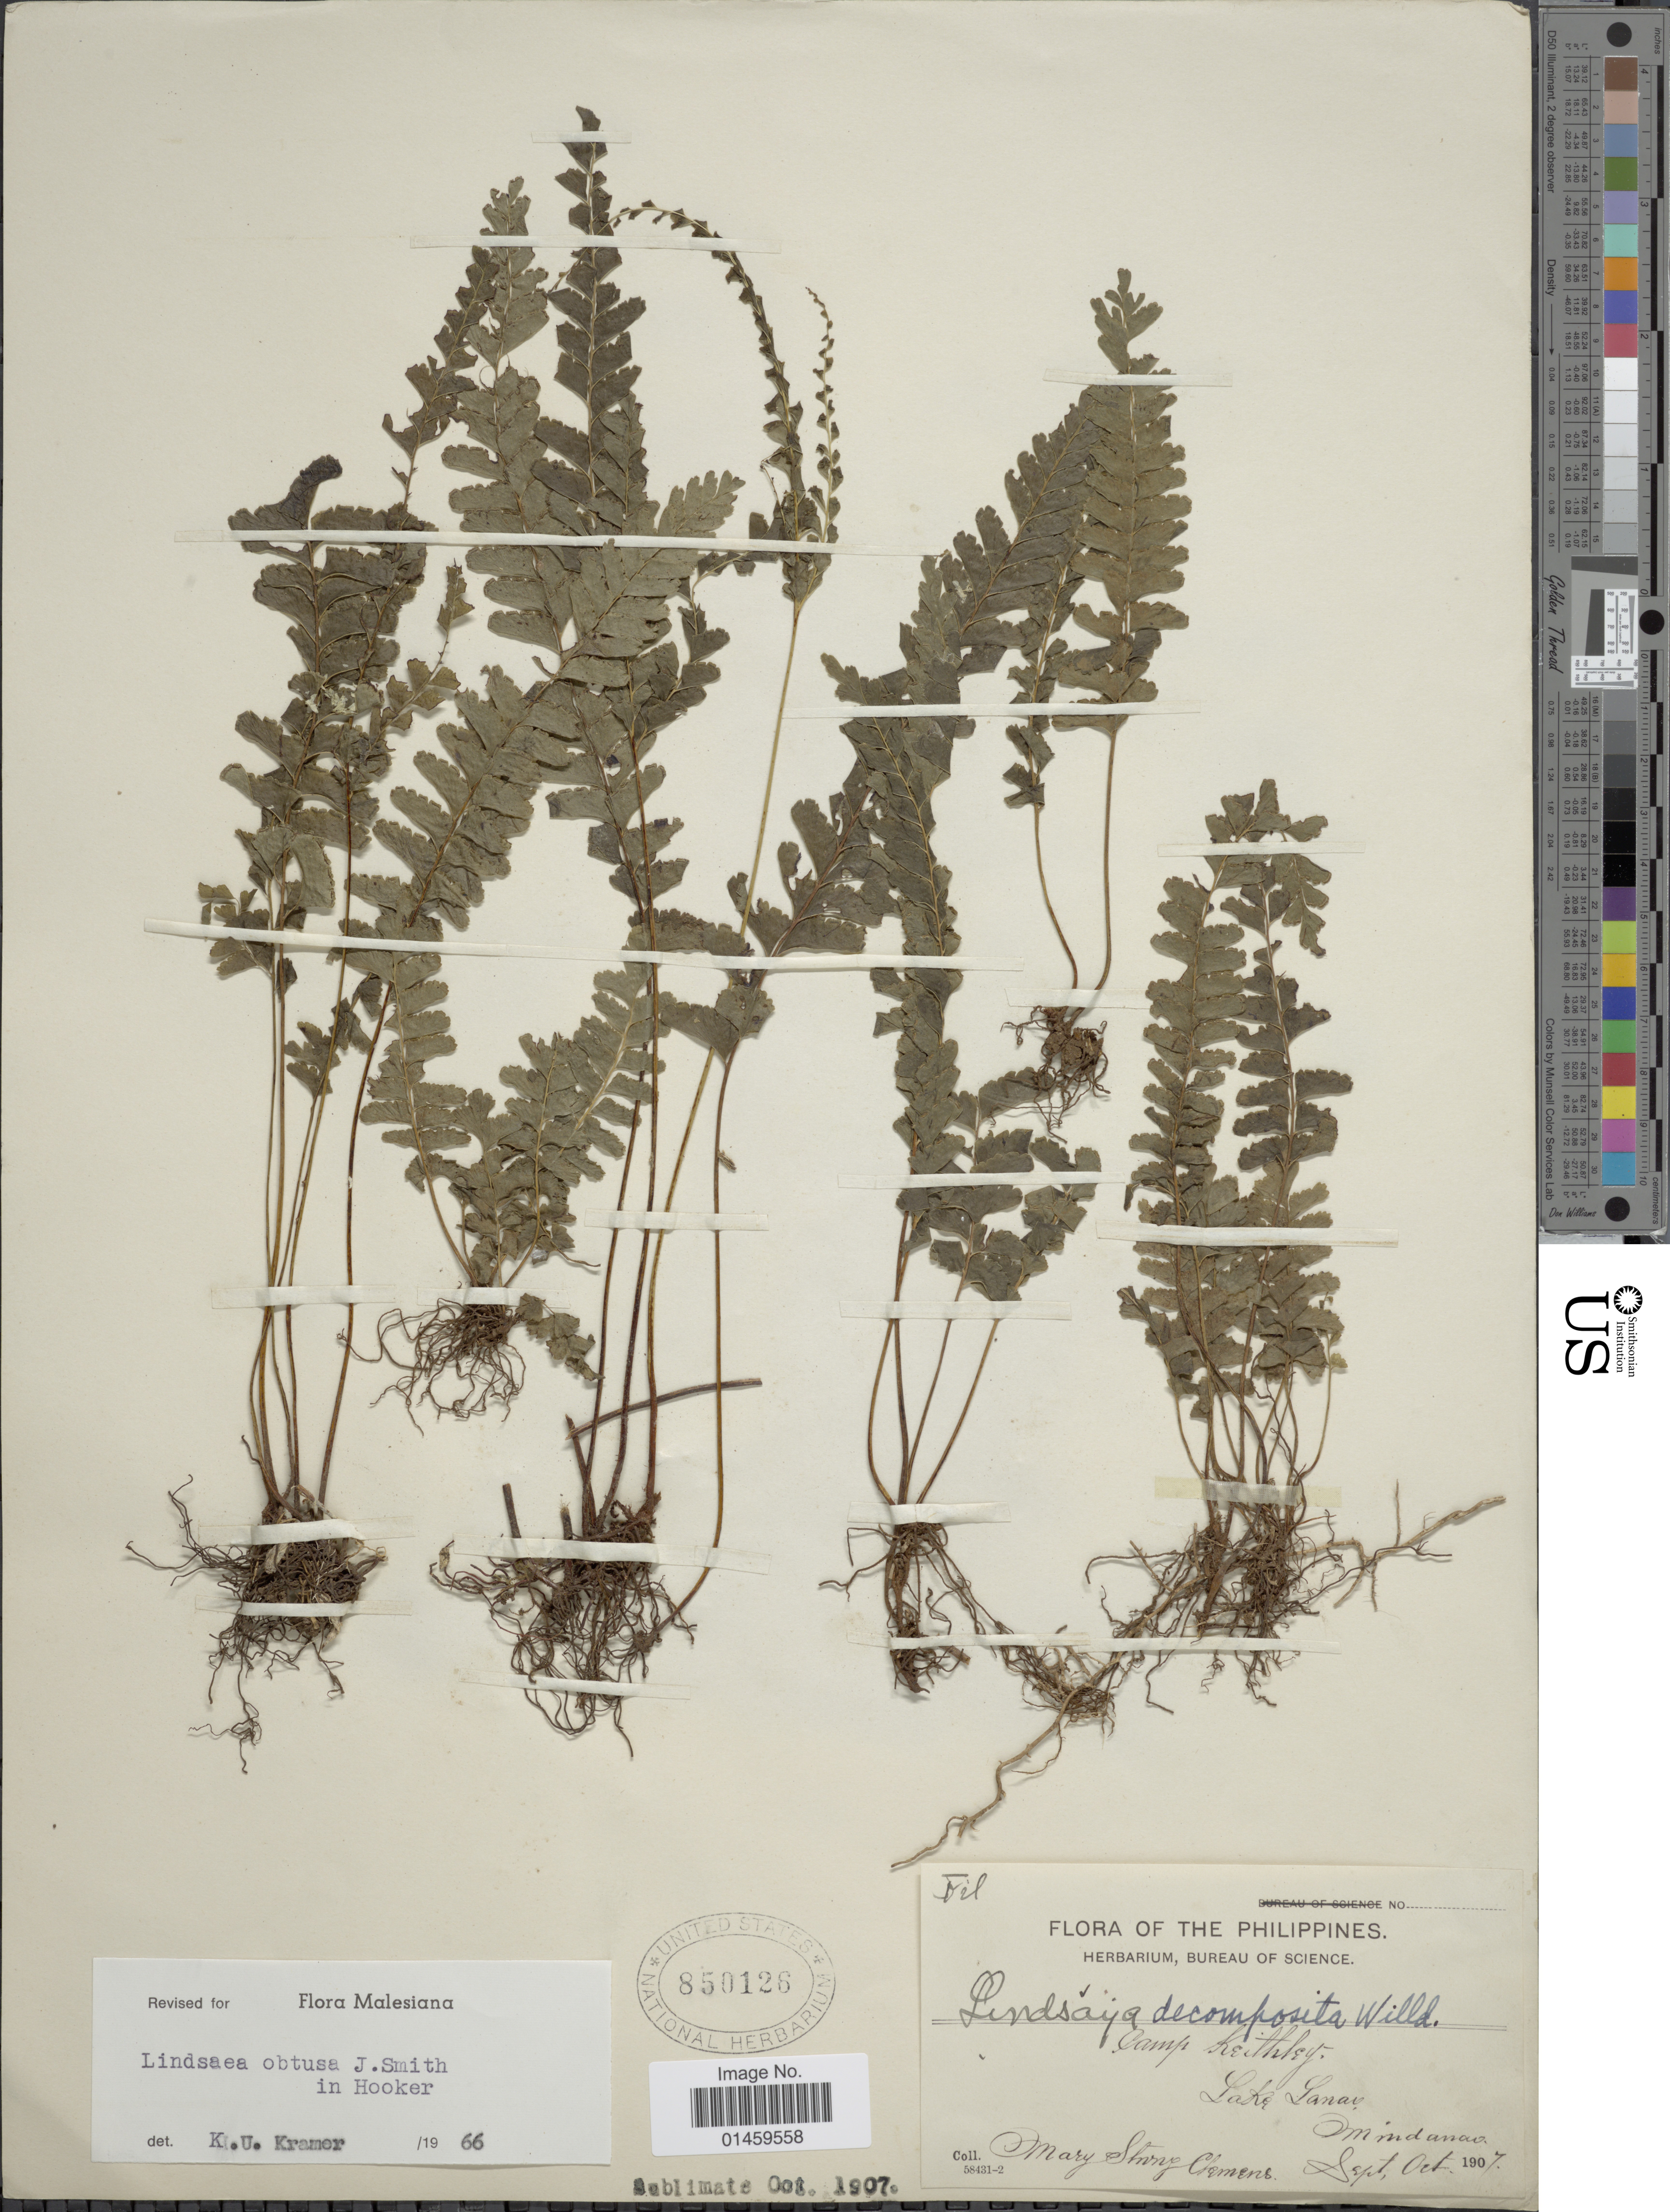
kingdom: Plantae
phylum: Tracheophyta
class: Polypodiopsida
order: Polypodiales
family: Lindsaeaceae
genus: Lindsaea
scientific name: Lindsaea obtusa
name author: J. Sm. ex Hook.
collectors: M. S. Clemens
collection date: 1907-09/1907-10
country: Philippines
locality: Camp Keithley. Lake Lanao. Mindanao.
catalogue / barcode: US 850126